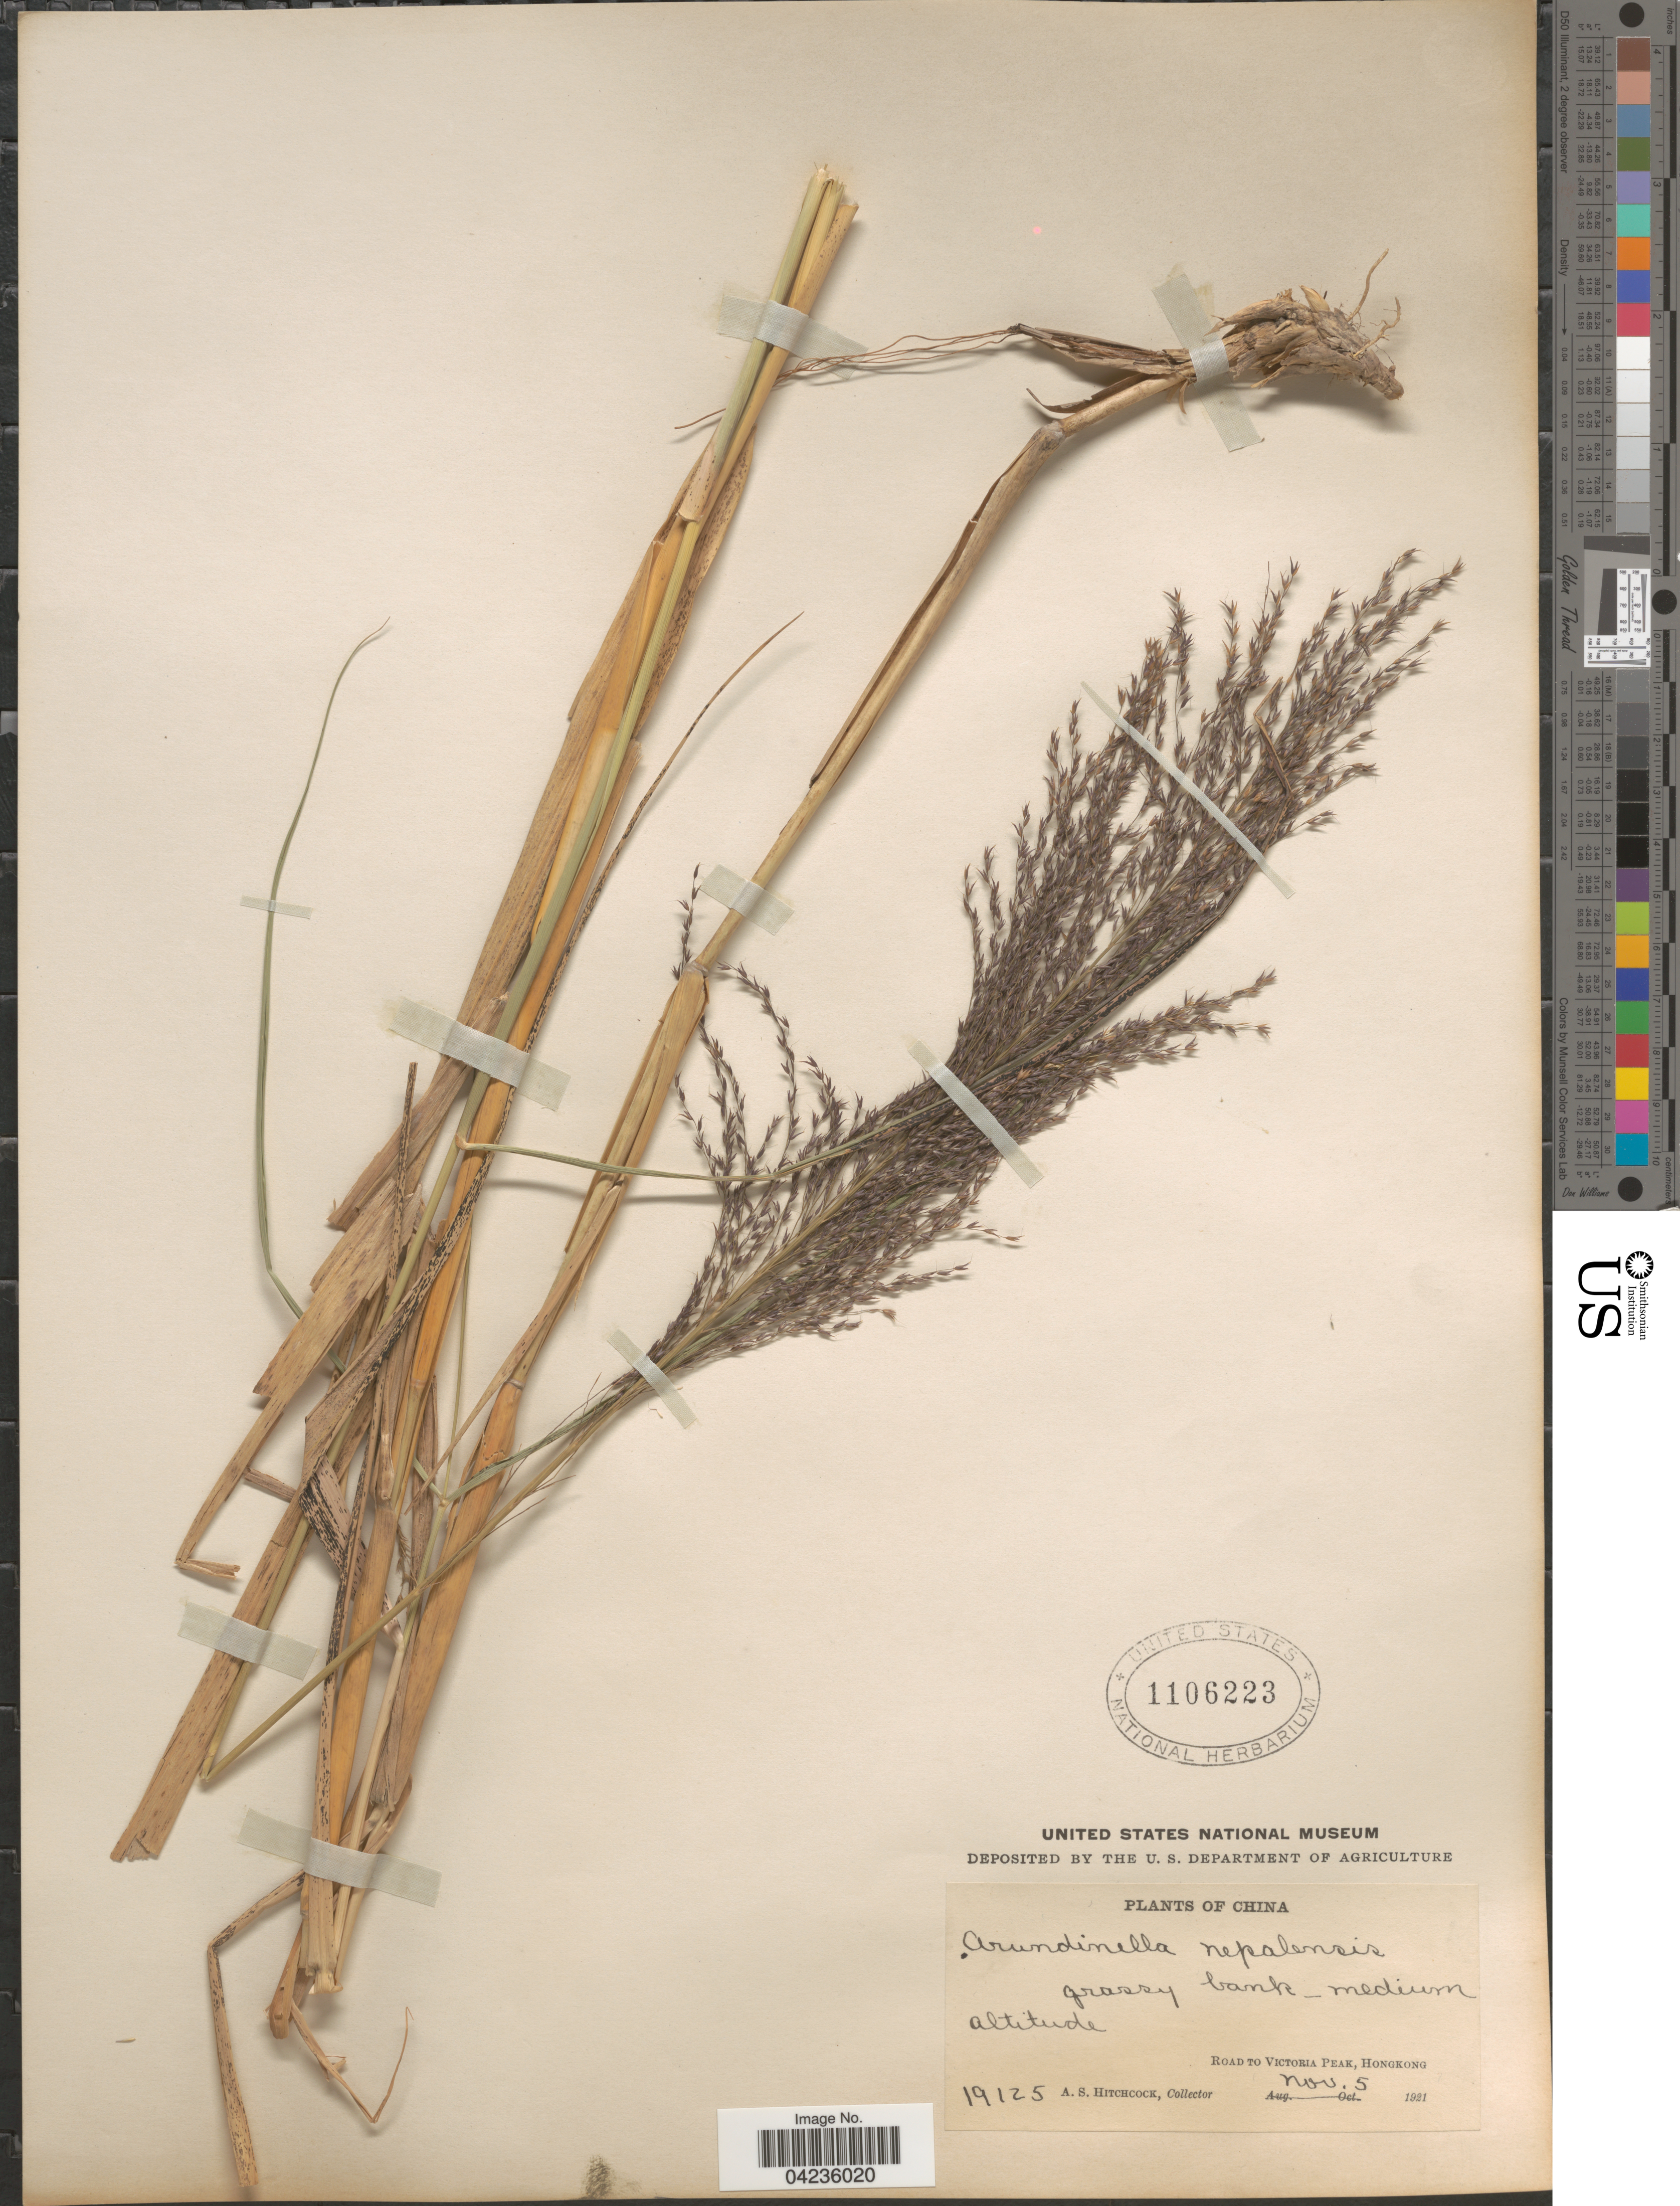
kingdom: Plantae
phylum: Tracheophyta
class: Liliopsida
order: Poales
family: Poaceae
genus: Arundinella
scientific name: Arundinella nepalensis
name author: Trin.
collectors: A. S. Hitchcock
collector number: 19125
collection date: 1921-11-05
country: China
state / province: Hong Kong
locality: Road to Victoria Peak.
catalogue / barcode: US 1106223